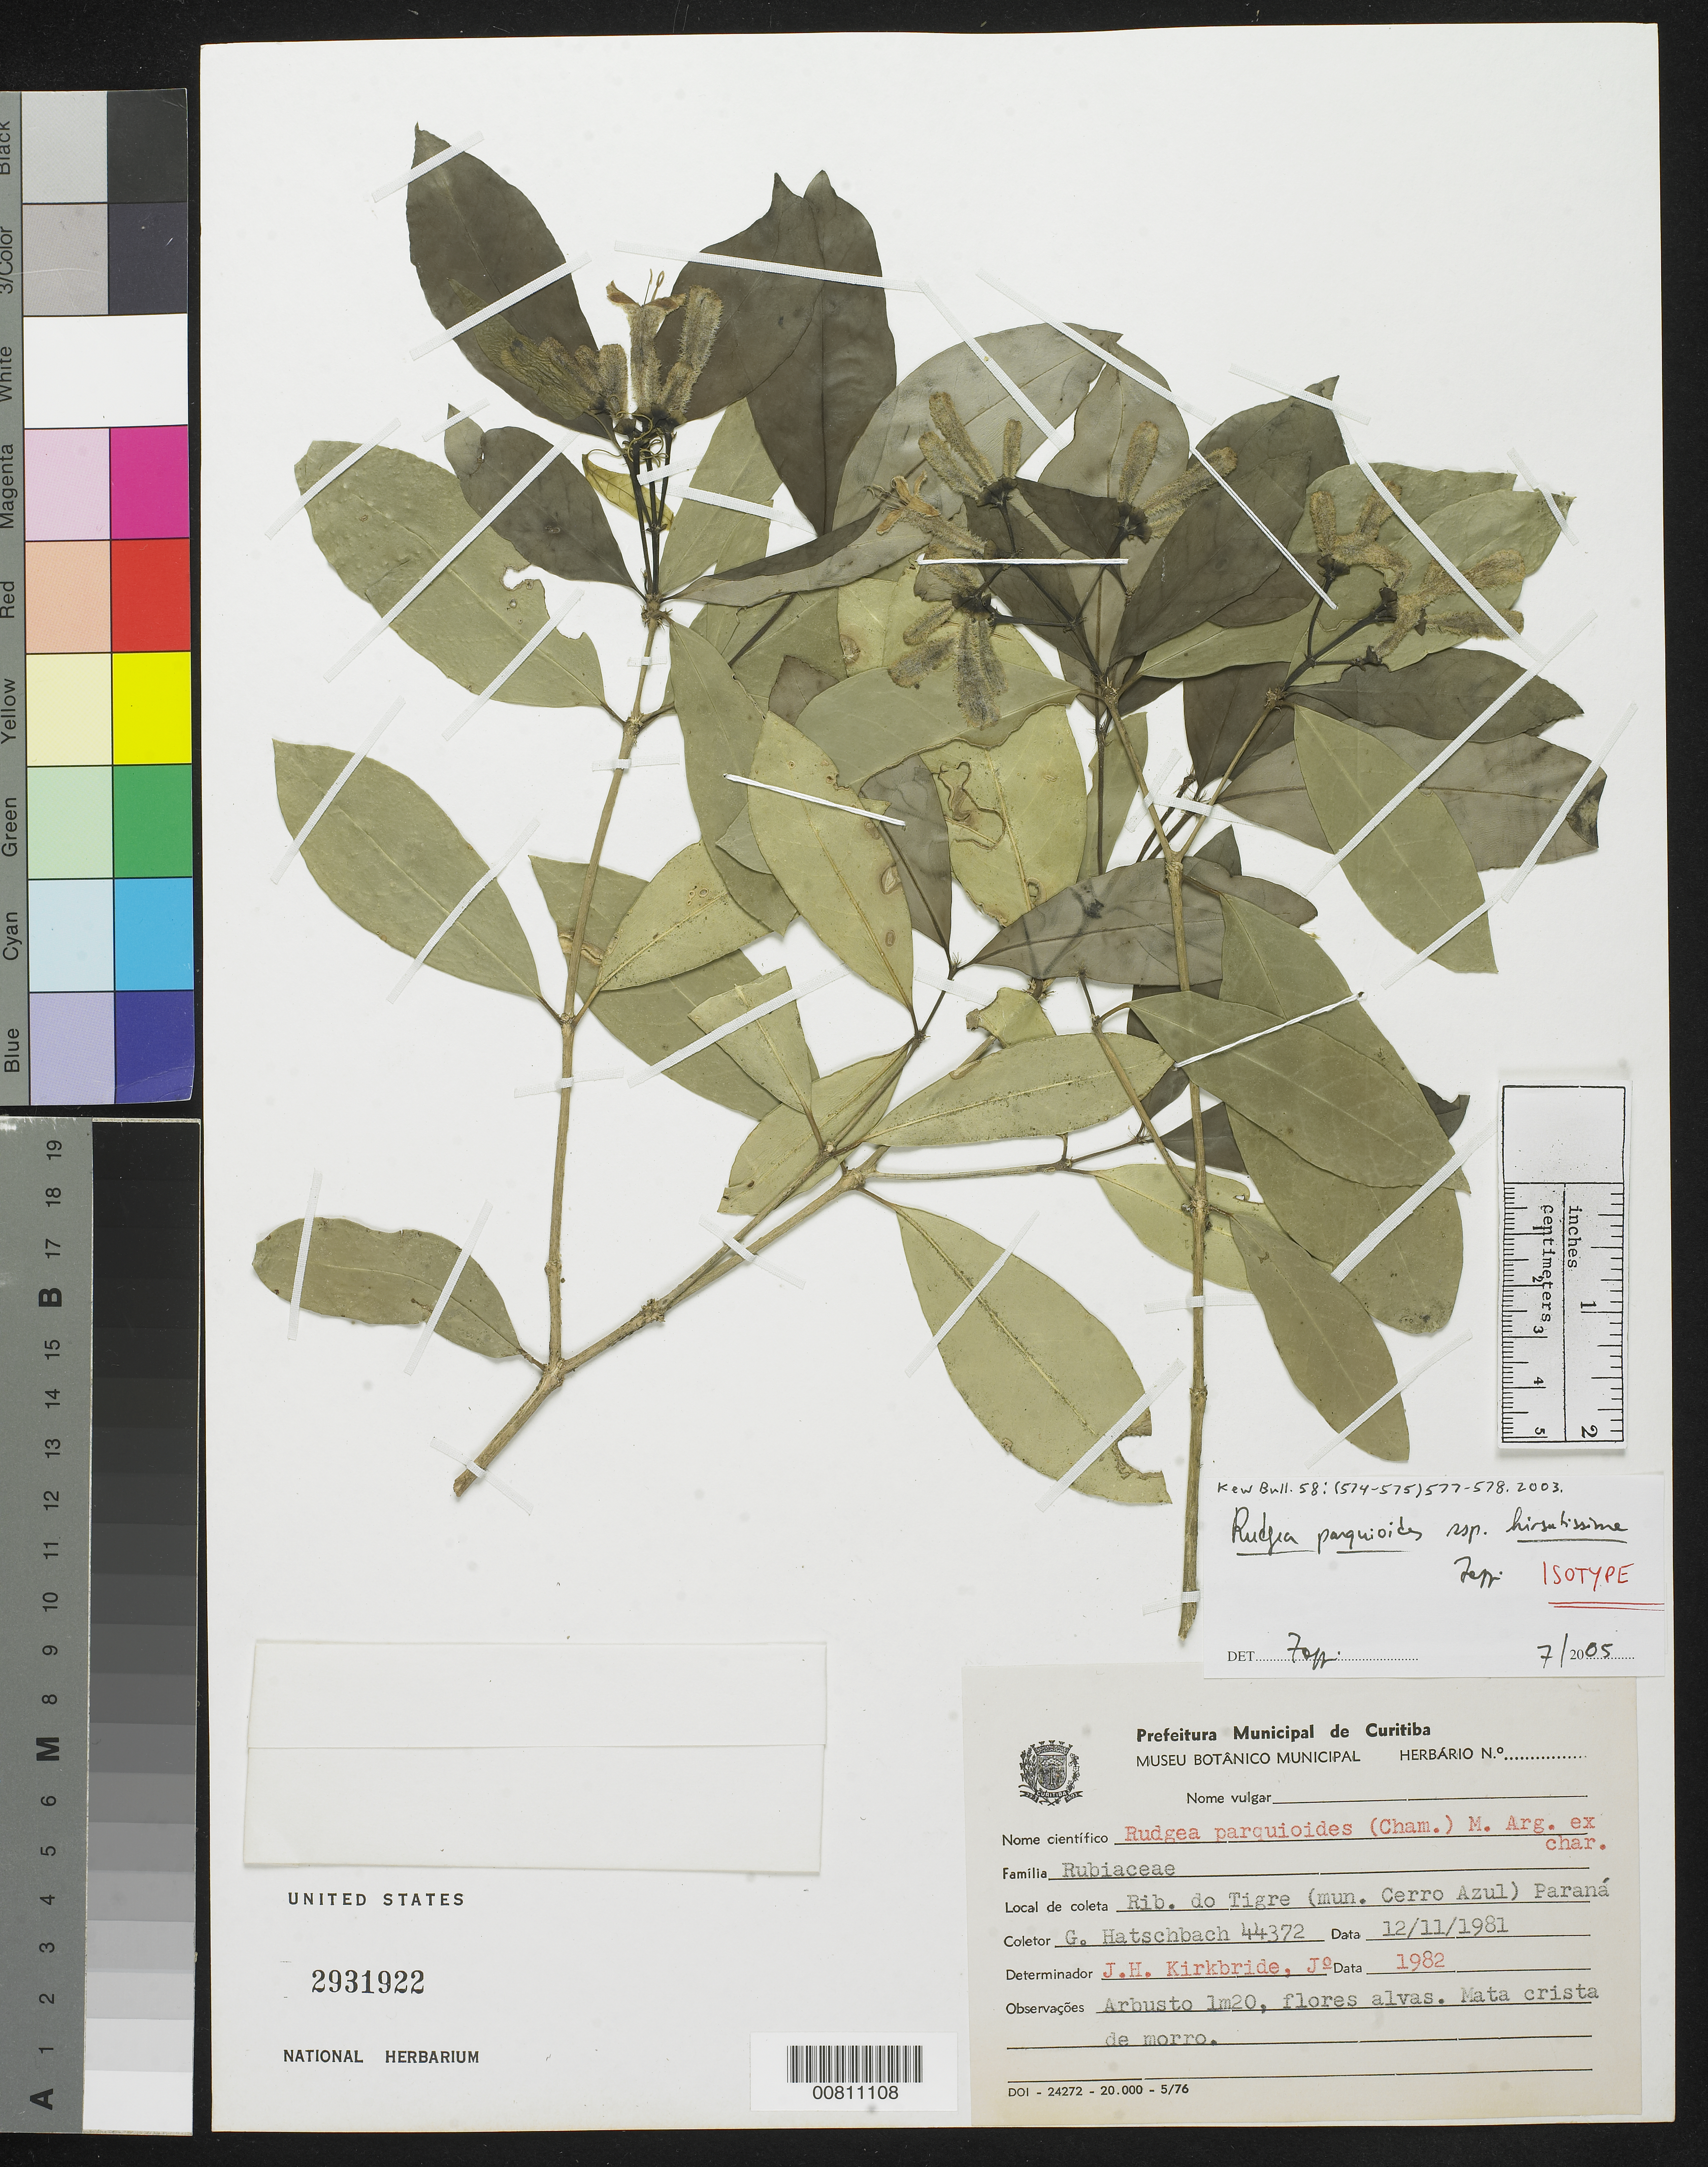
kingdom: Plantae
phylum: Tracheophyta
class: Magnoliopsida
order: Gentianales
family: Rubiaceae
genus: Rudgea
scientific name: Rudgea parquioides subsp. hirsutissima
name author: Zappi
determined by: Zappi, Daniela C.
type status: Isotype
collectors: G. Hatschbach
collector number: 44372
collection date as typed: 12 Nov 1981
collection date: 1981-11-12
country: Brazil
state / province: Paraná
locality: Rib. do Tigre (mun. Cerro Azul), Paraná.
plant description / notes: Holotype at MBM.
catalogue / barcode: US 2931922